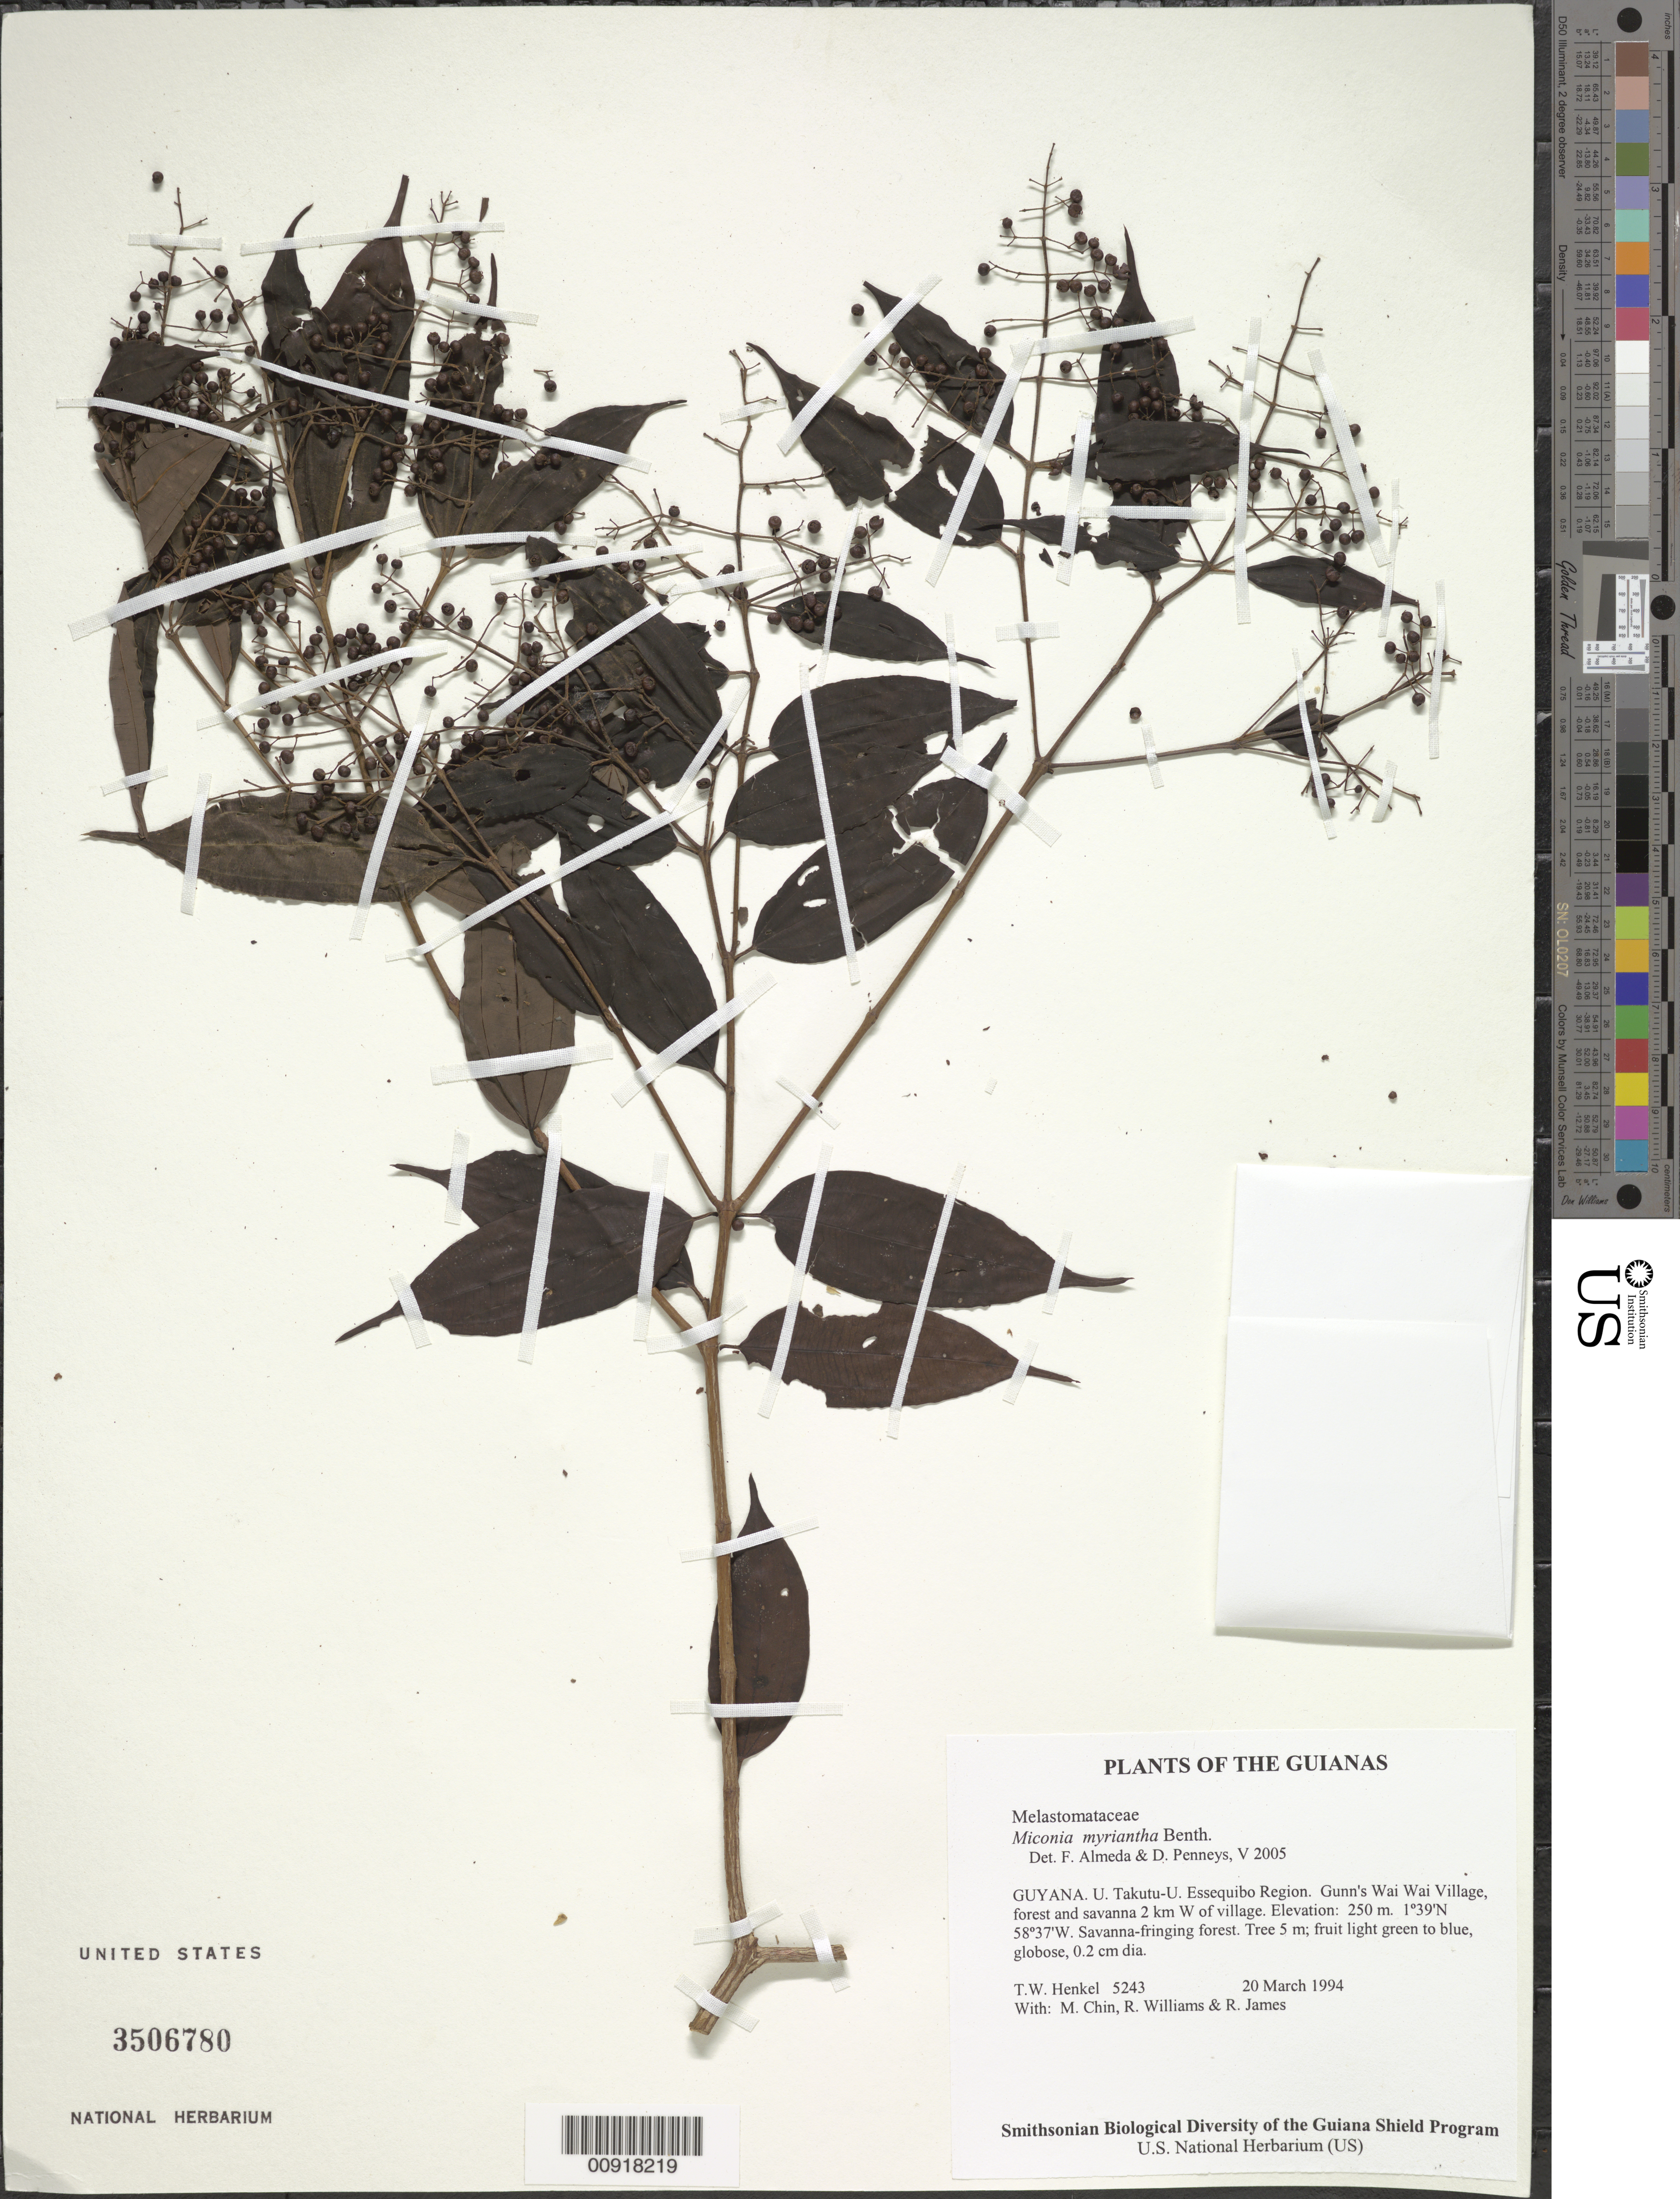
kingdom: Plantae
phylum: Tracheophyta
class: Magnoliopsida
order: Myrtales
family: Melastomataceae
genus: Miconia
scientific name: Miconia myriantha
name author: Benth.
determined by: Almeda, F.; Penneys, D. S.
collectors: T. Henkel, M. Chin, R. Williams & R. James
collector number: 5243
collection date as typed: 20 March 1994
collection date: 1994-03-20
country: Guyana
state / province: U. Takutu-U. Essequibo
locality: Gunn's Wai Wai Village, forest and savanna 2 km W of village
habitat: Savanna-fringing forest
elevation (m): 250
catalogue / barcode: US 3506780